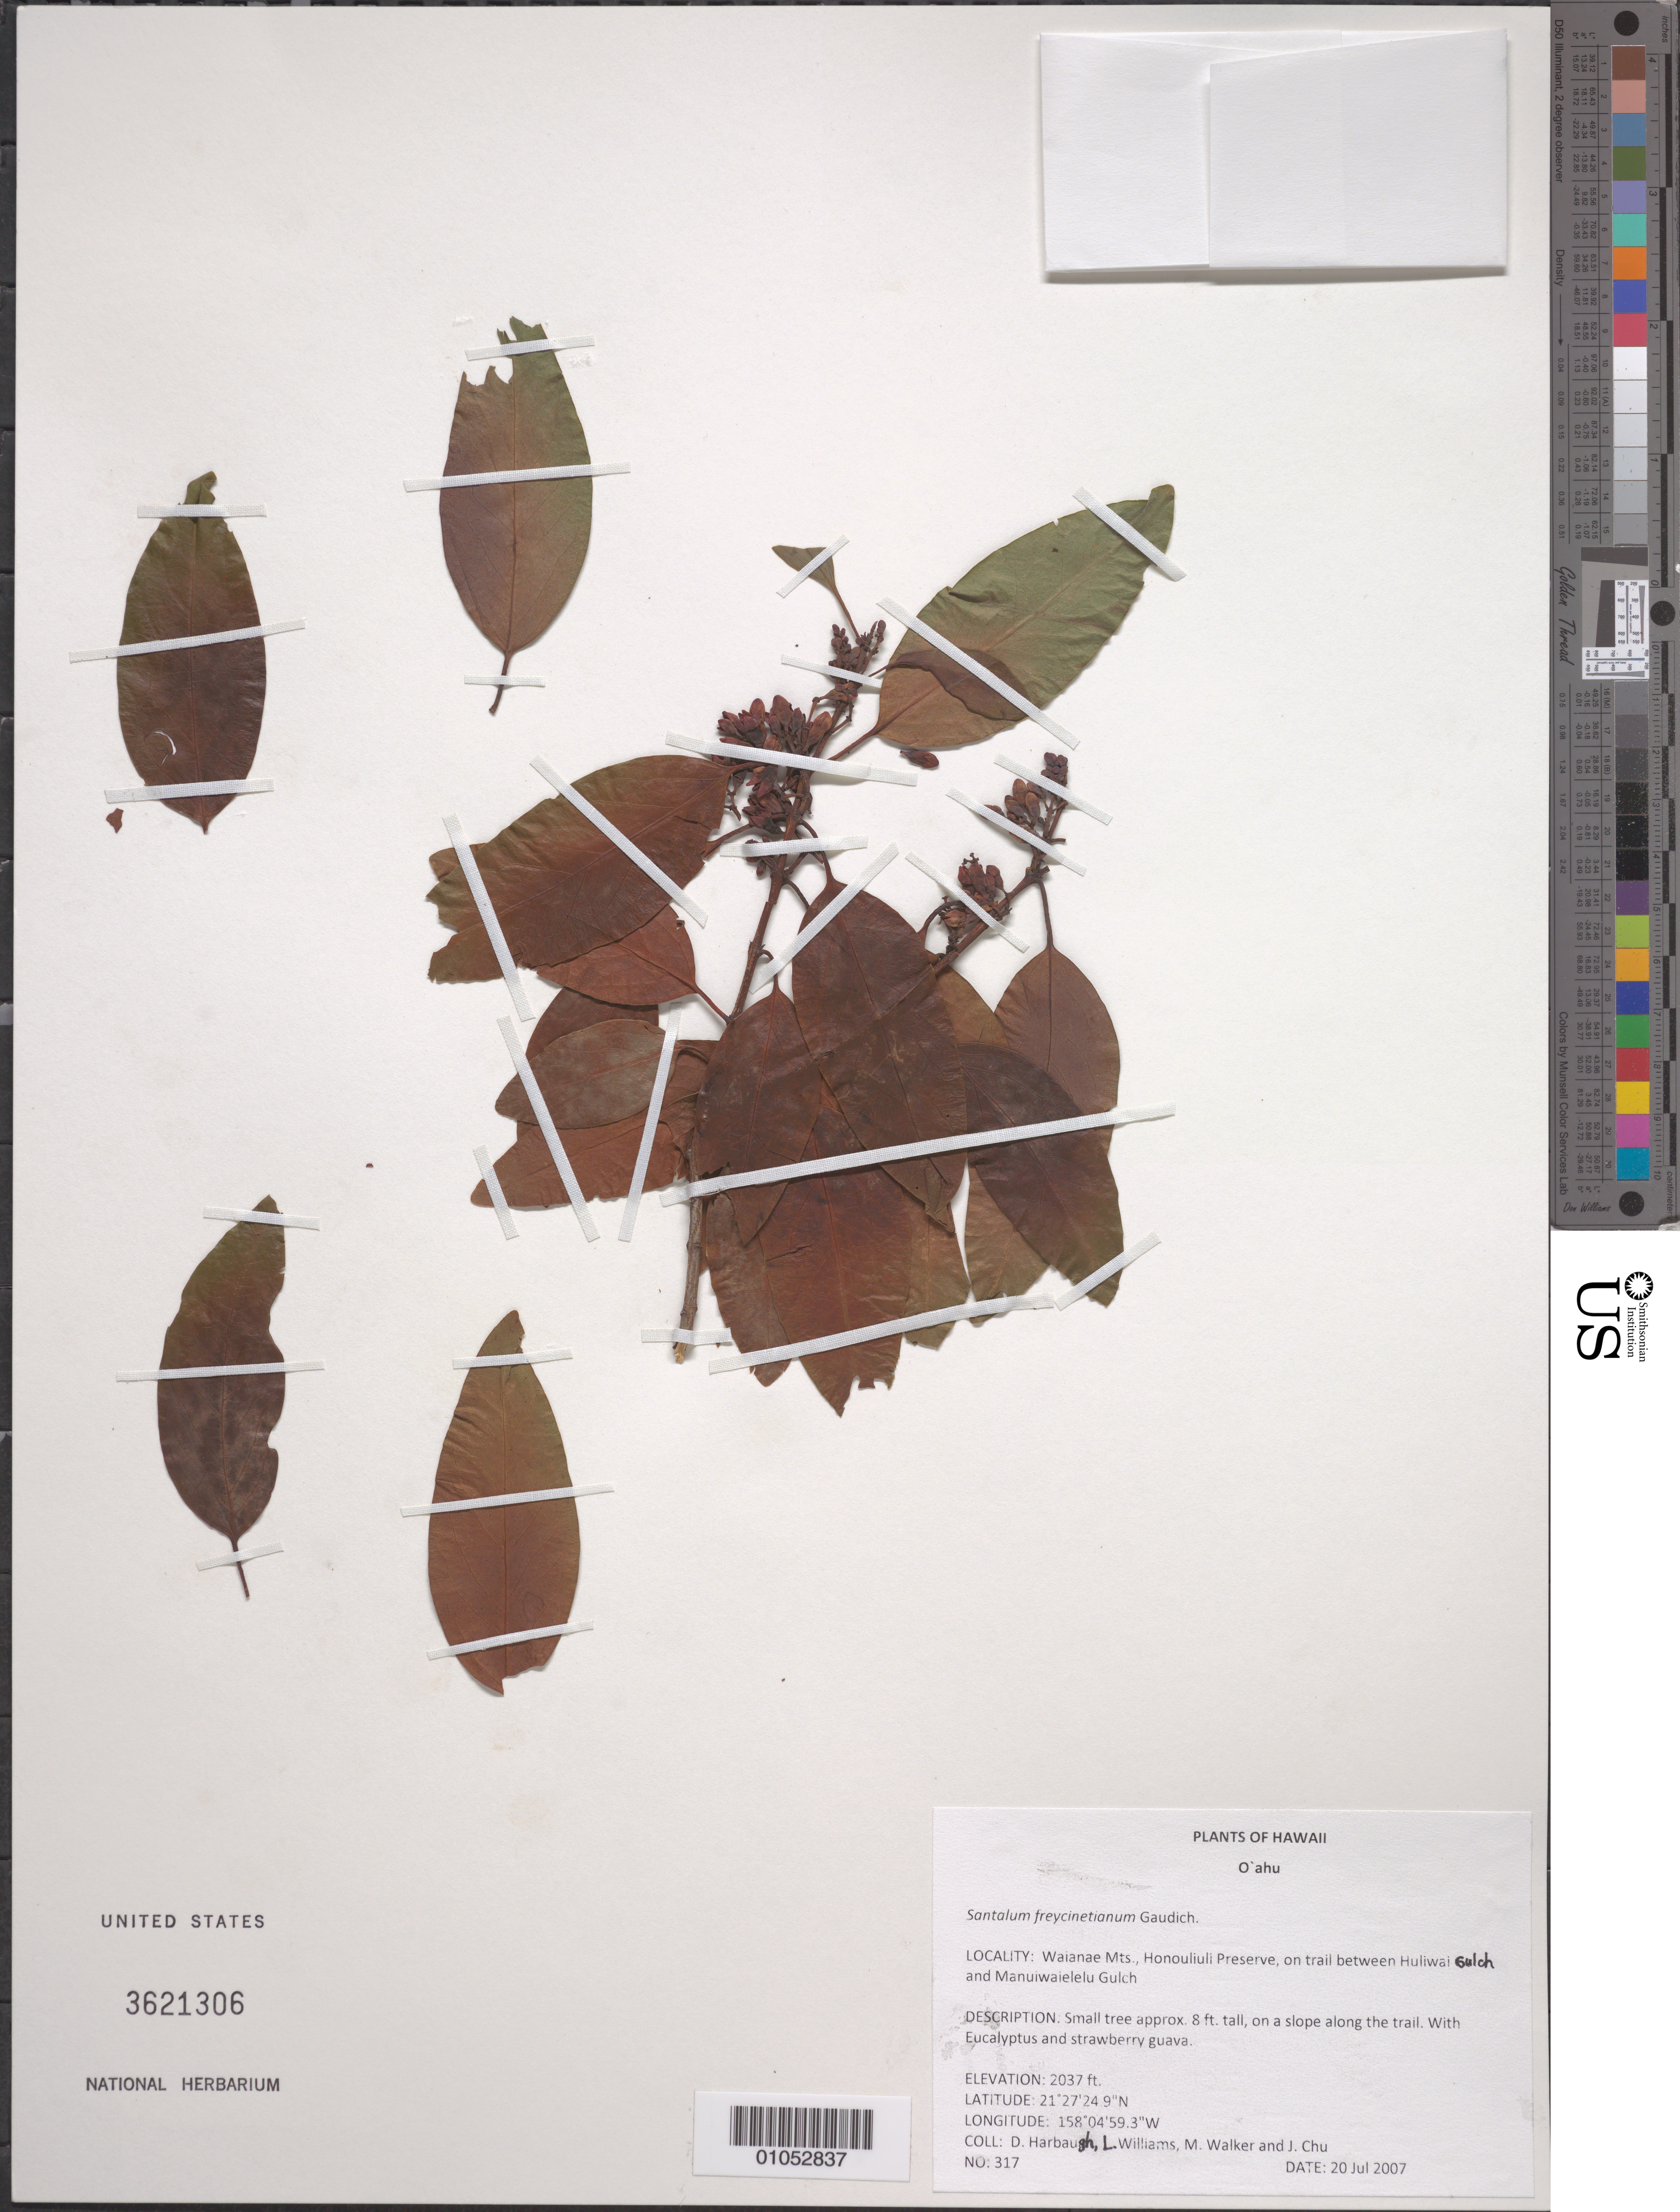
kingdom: Plantae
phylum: Tracheophyta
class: Magnoliopsida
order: Santalales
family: Santalaceae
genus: Santalum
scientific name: Santalum freycinetianum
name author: Gaudich.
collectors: D. Harbaugh, L. Williams, M. Walker & J. Chu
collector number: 317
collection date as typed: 20 Jul 2007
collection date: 2007-07-20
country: United States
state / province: Hawaii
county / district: Honolulu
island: Oahu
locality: Waianae Mts., Honouliuli Preserve, on trail between Huliwai Gulch and Manuiwaielelu Gulch.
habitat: On slope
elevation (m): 621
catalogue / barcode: US 3621306